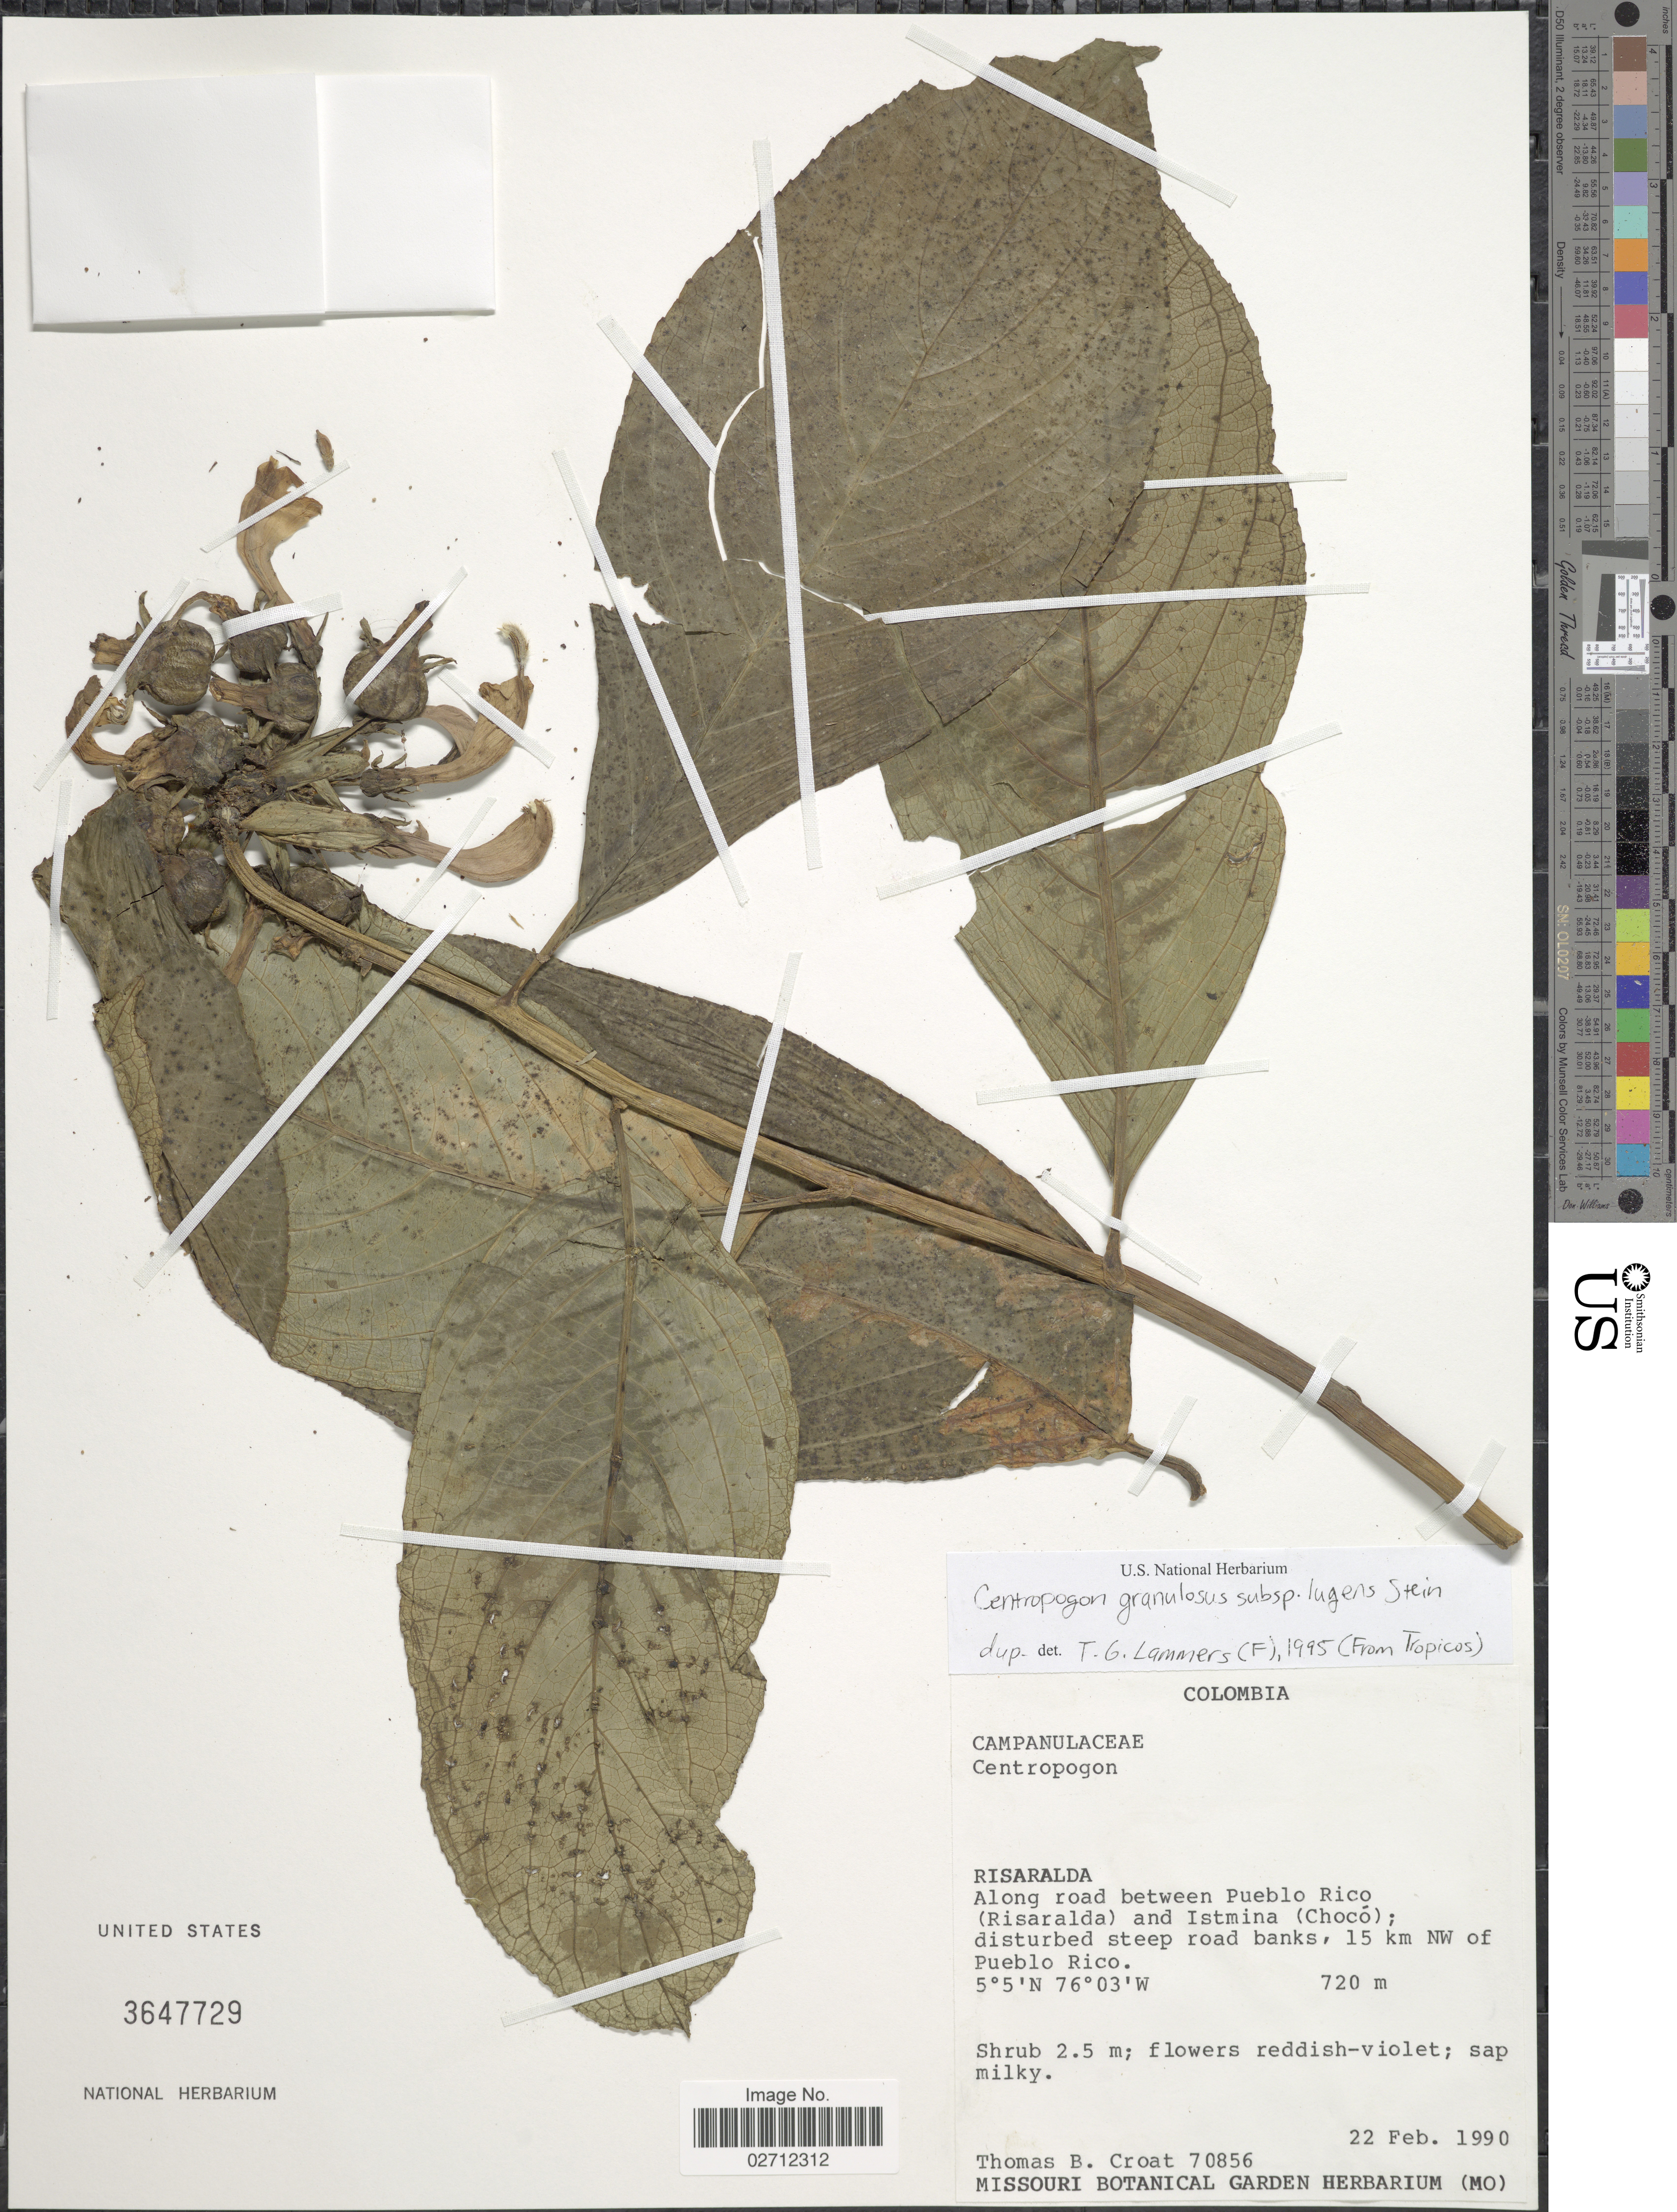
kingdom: Plantae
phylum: Tracheophyta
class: Magnoliopsida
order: Asterales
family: Campanulaceae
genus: Centropogon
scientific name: Centropogon granulosus subsp. lugens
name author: B.A. Stein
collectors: T. B. Croat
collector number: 70856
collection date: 1990-02-22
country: Colombia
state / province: Risaralda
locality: Along road between Pueblo Rico (Risaralda) and Istmina (Chocó); disturbed steep road banks, 15 km NW of Pueblo Rico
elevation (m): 720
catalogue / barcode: US 3647729